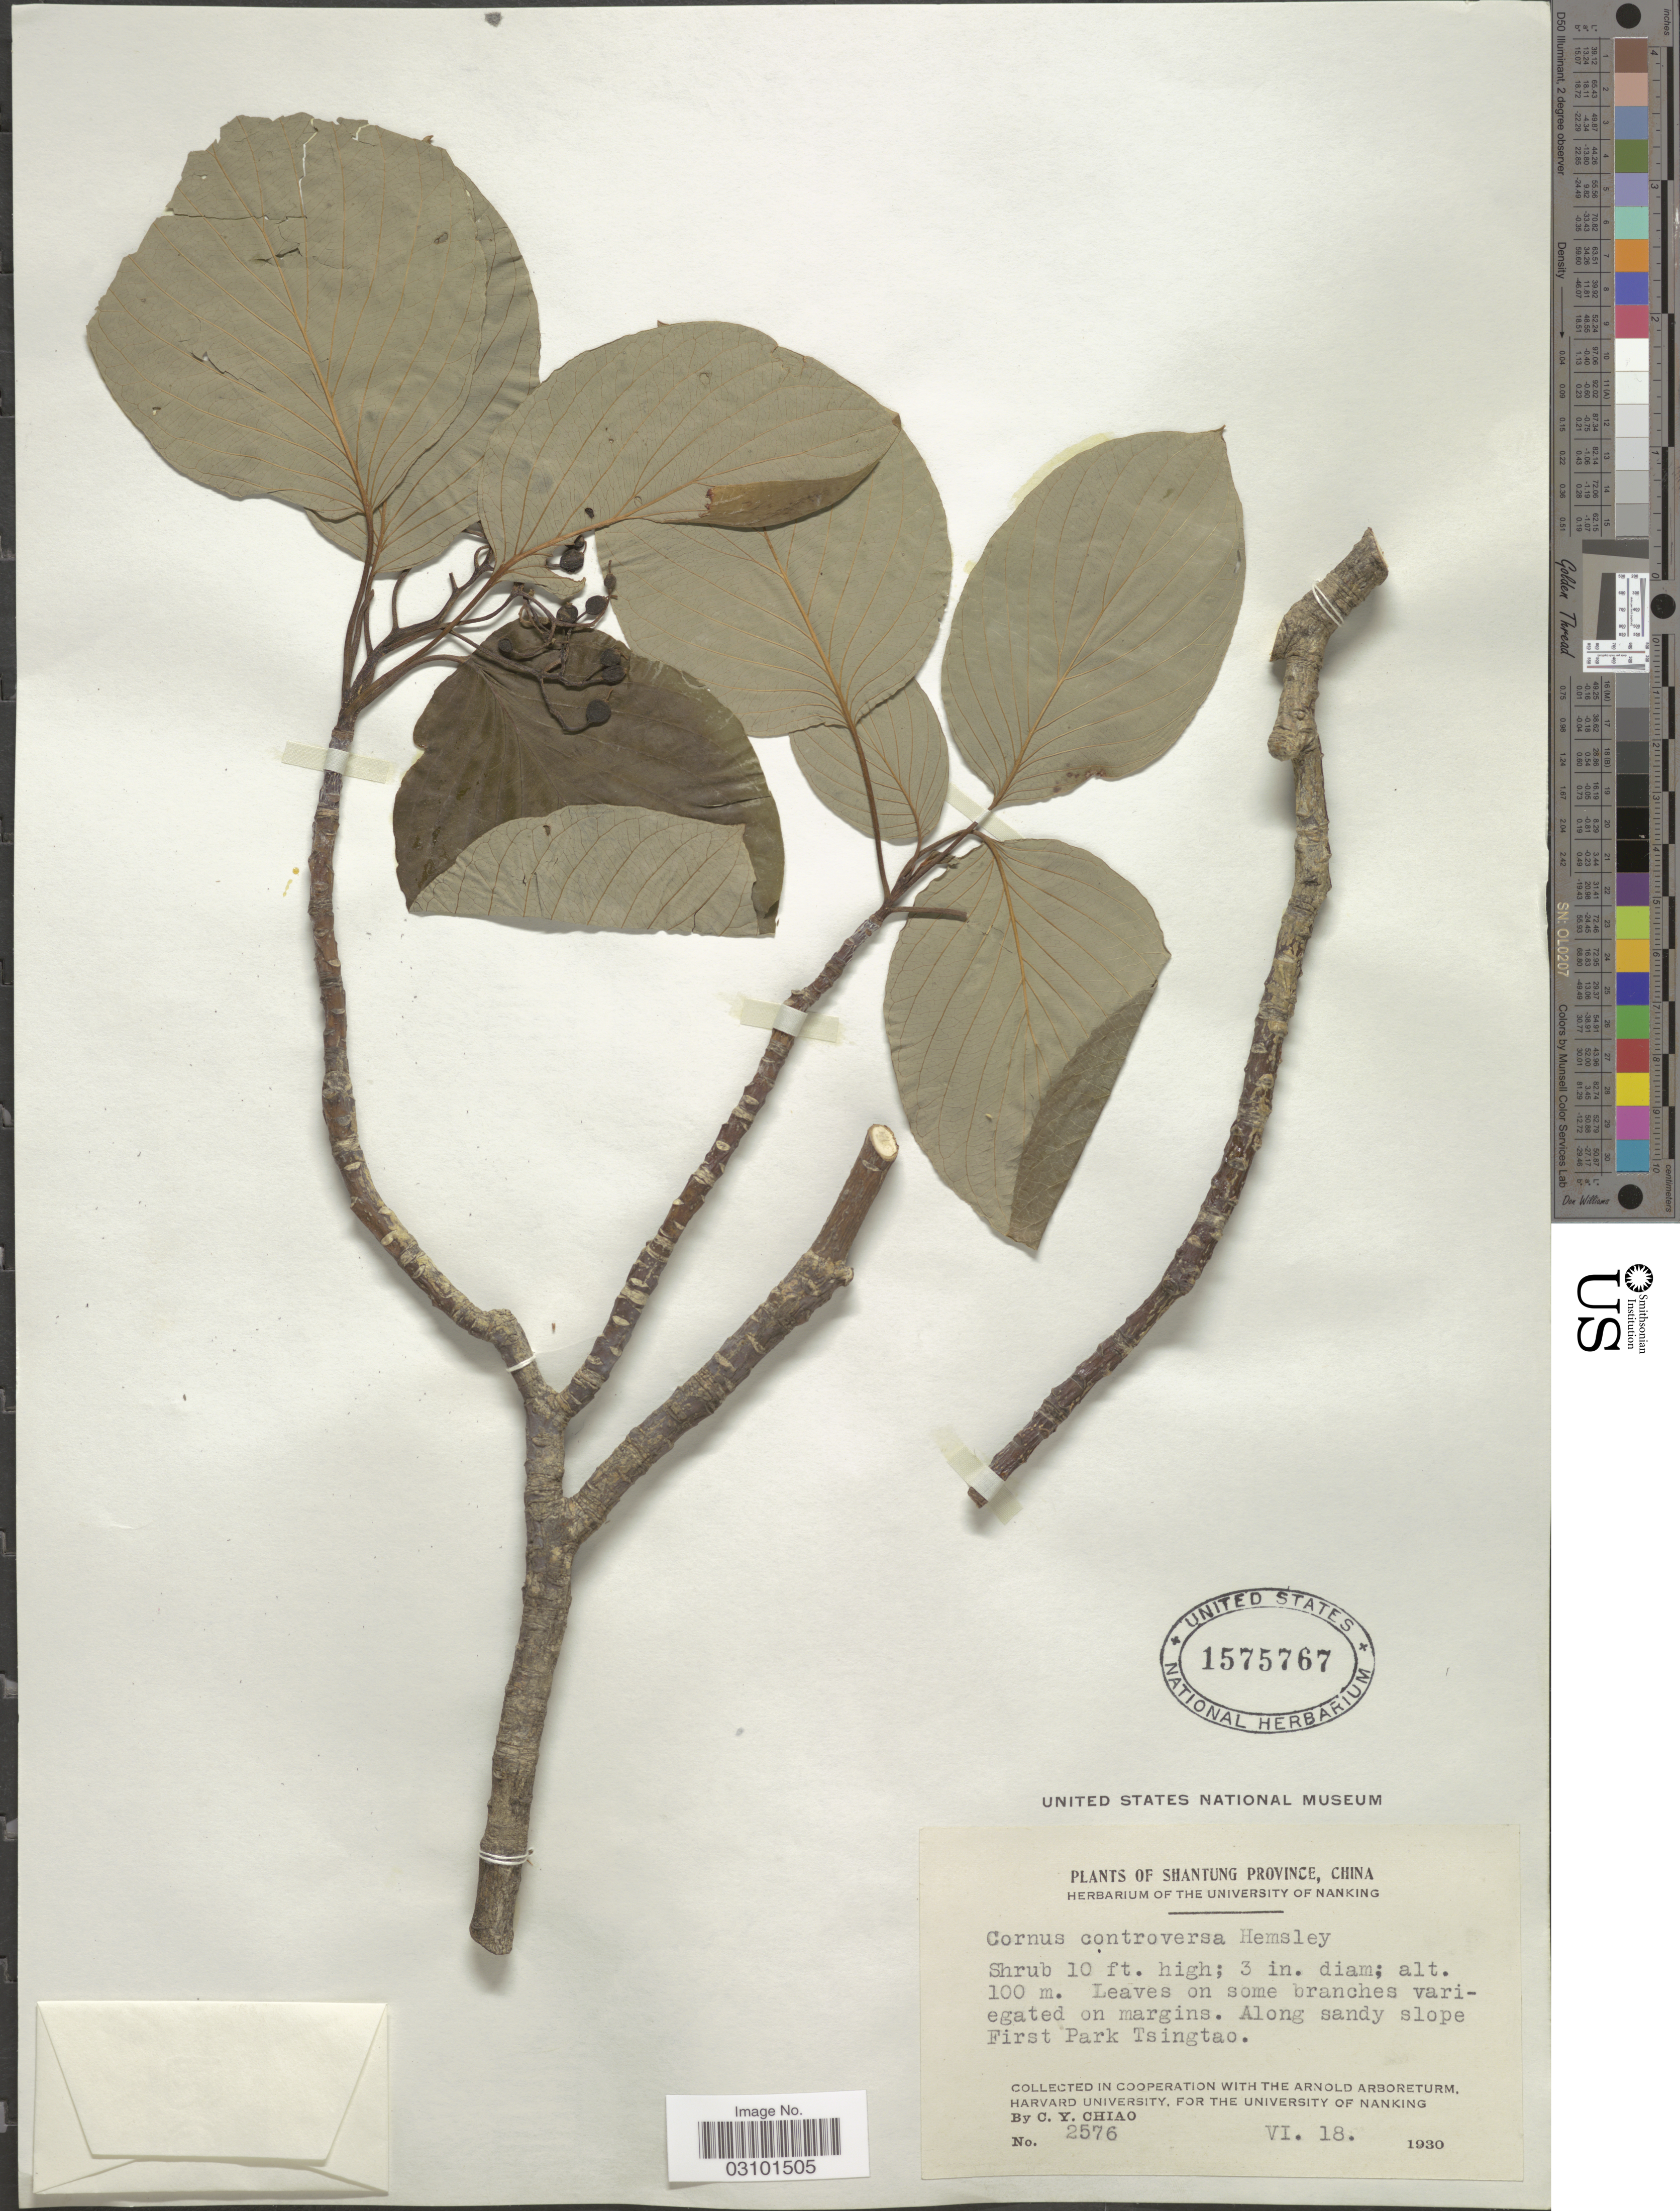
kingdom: Plantae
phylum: Tracheophyta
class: Magnoliopsida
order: Cornales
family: Cornaceae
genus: Cornus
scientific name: Cornus controversa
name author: Hemsl.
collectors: C. Y. Chiao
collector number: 2576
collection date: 1930-06-18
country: China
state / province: Shandong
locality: Shantung Province. Along sandy slope First Park Tsingtao.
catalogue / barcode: US 1575767